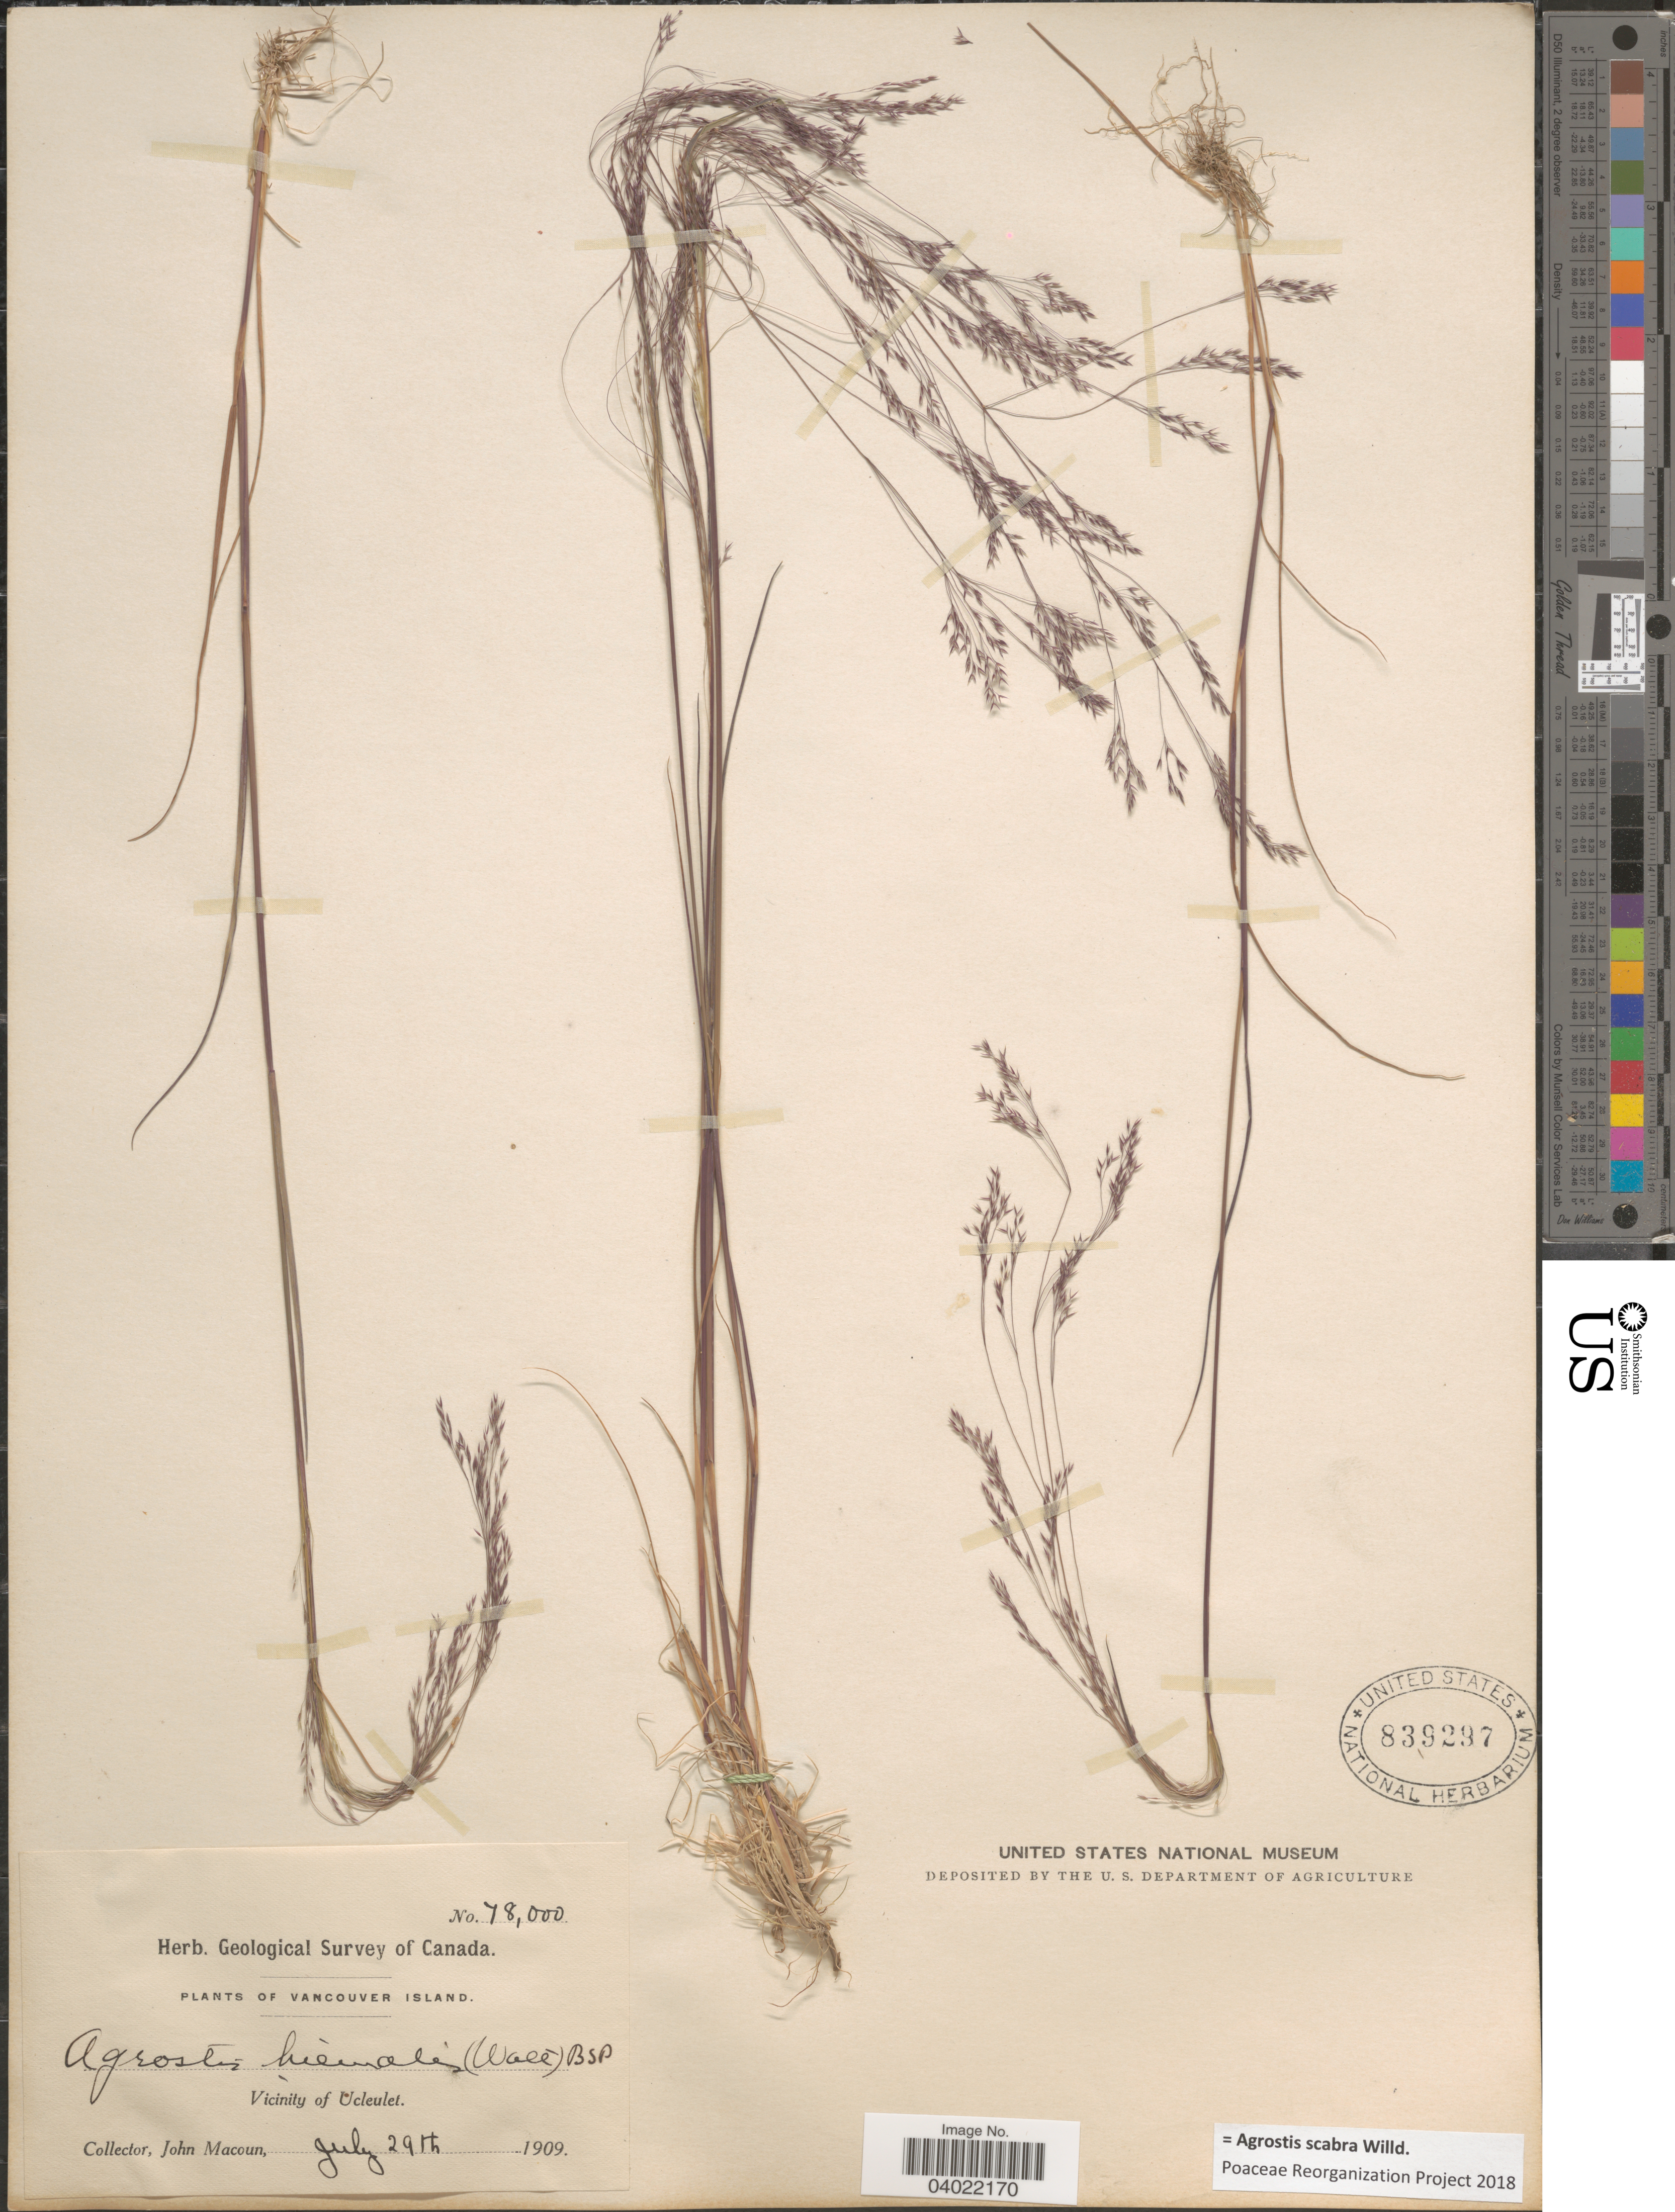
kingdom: Plantae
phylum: Tracheophyta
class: Liliopsida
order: Poales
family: Poaceae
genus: Agrostis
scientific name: Agrostis scabra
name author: Willd.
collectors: J. Macoun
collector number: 78000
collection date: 1909-07-29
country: Canada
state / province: British Columbia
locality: Vancouver Island. Vicinity of Ucleulet.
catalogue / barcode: US 839297